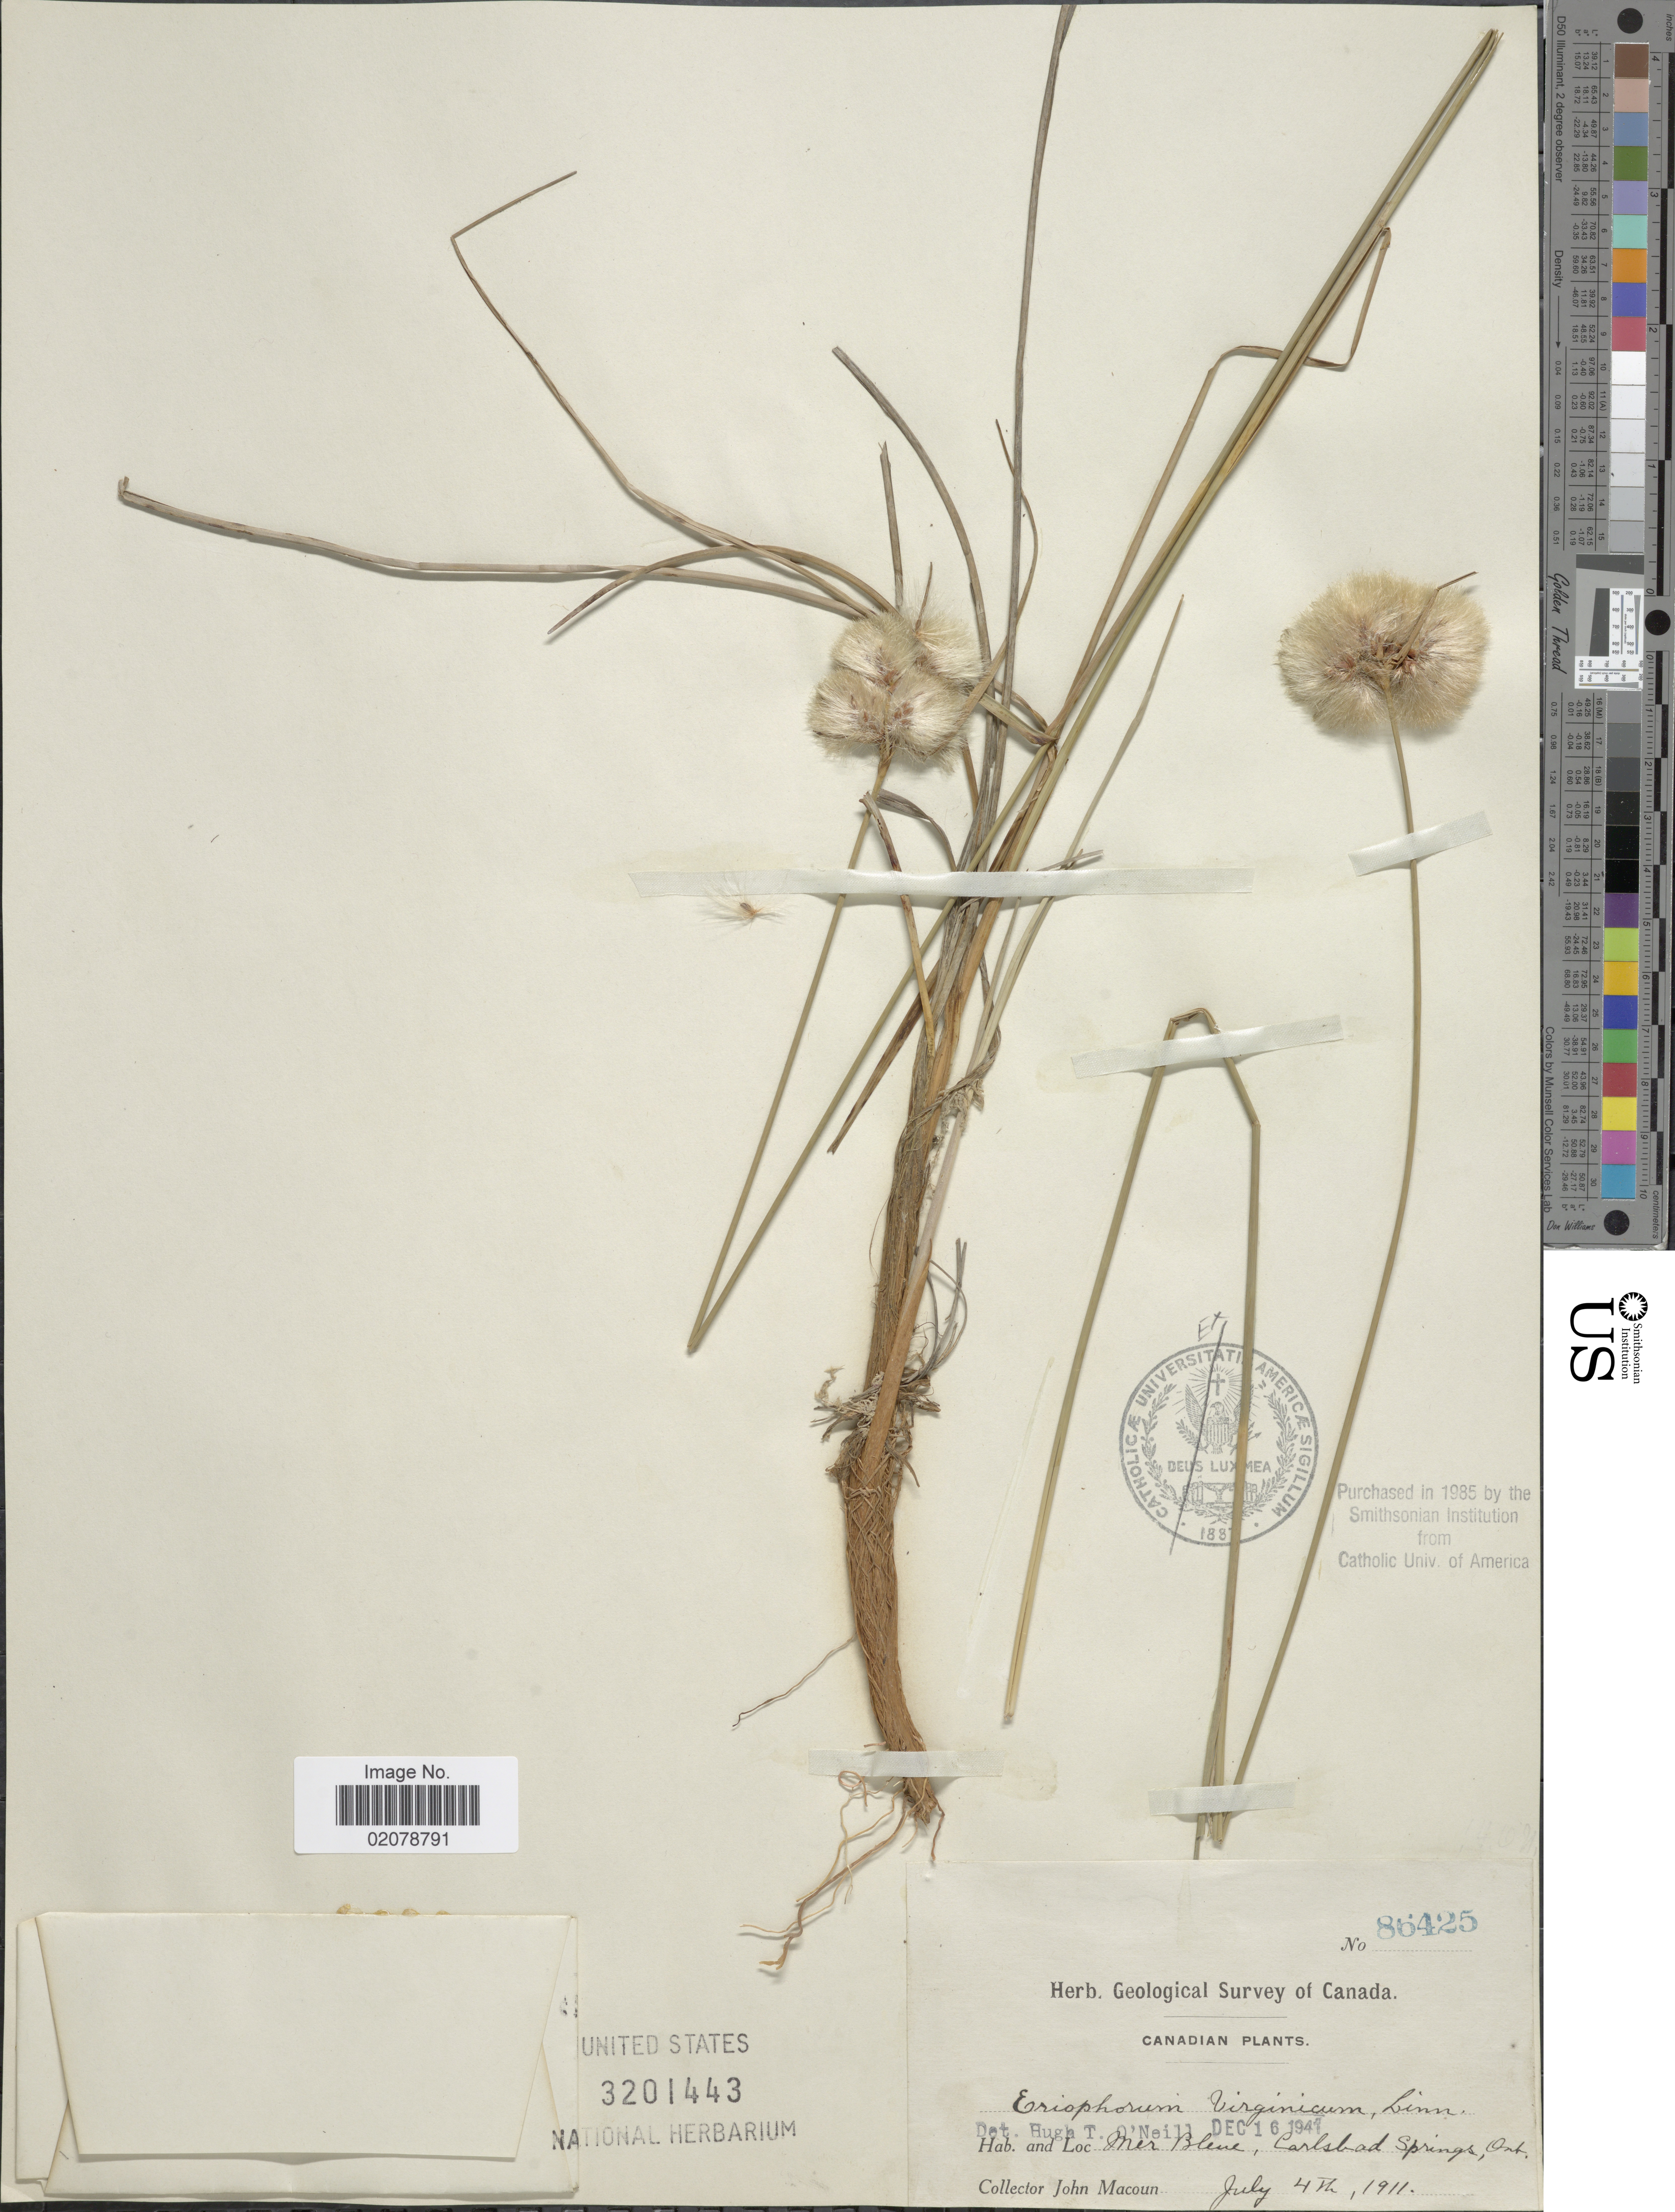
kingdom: Plantae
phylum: Tracheophyta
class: Liliopsida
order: Poales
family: Cyperaceae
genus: Eriophorum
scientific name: Eriophorum virginicum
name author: L.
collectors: J. Macoun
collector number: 86425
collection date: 1911-07-04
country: Canada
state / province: Ontario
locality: Mer Blene, Carlsbad Springs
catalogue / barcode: US 3201443